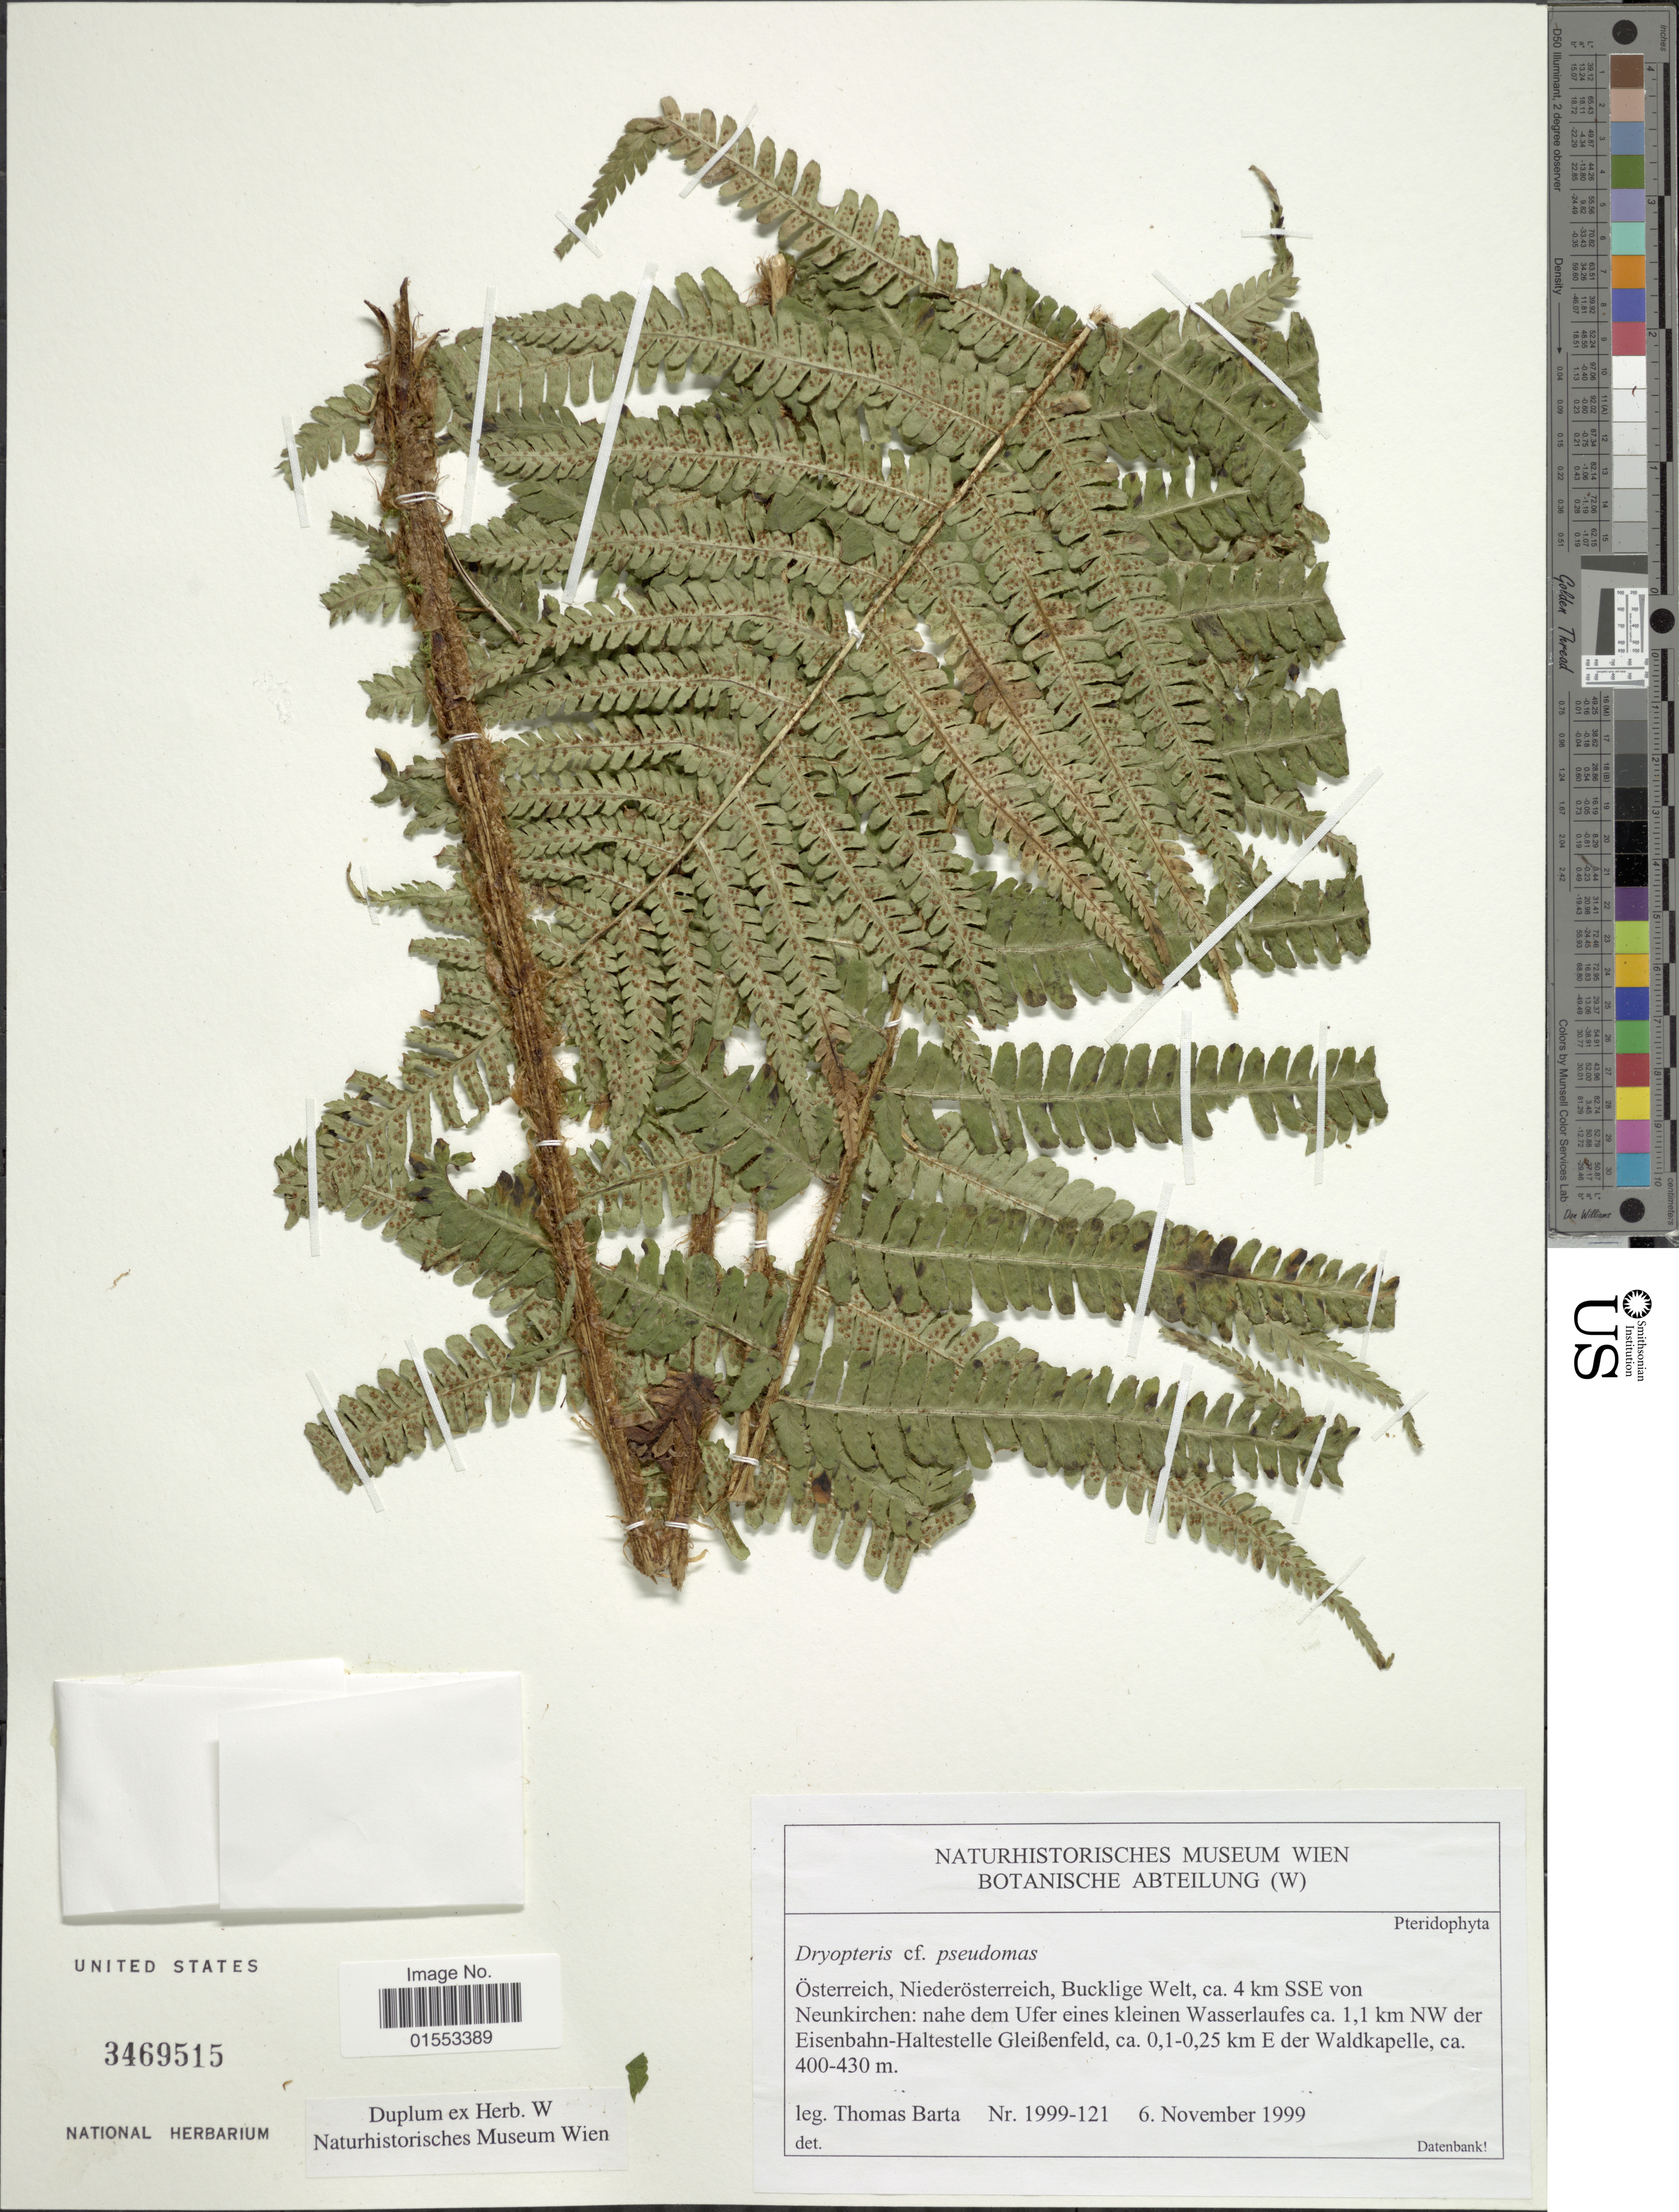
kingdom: Plantae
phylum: Tracheophyta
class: Polypodiopsida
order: Polypodiales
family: Dryopteridaceae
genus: Dryopteris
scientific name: Dryopteris filix-mas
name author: (L.) Schott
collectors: T. Barta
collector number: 1999-121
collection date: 1999-11-06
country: Austria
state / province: Niederosterreich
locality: Osterreich, Niederosterreich, Bucklige Welt, ca. 4 km SSE von Neunkirchen: nahe dem Ufer eines kleinen Wasserlaufes ca. 1,1 km NW der Eisenbahn-Haltestelle Gleibenfeld, ca. 0,1-0.25 km E der Waldkapelle.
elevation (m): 400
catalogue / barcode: US 3469515